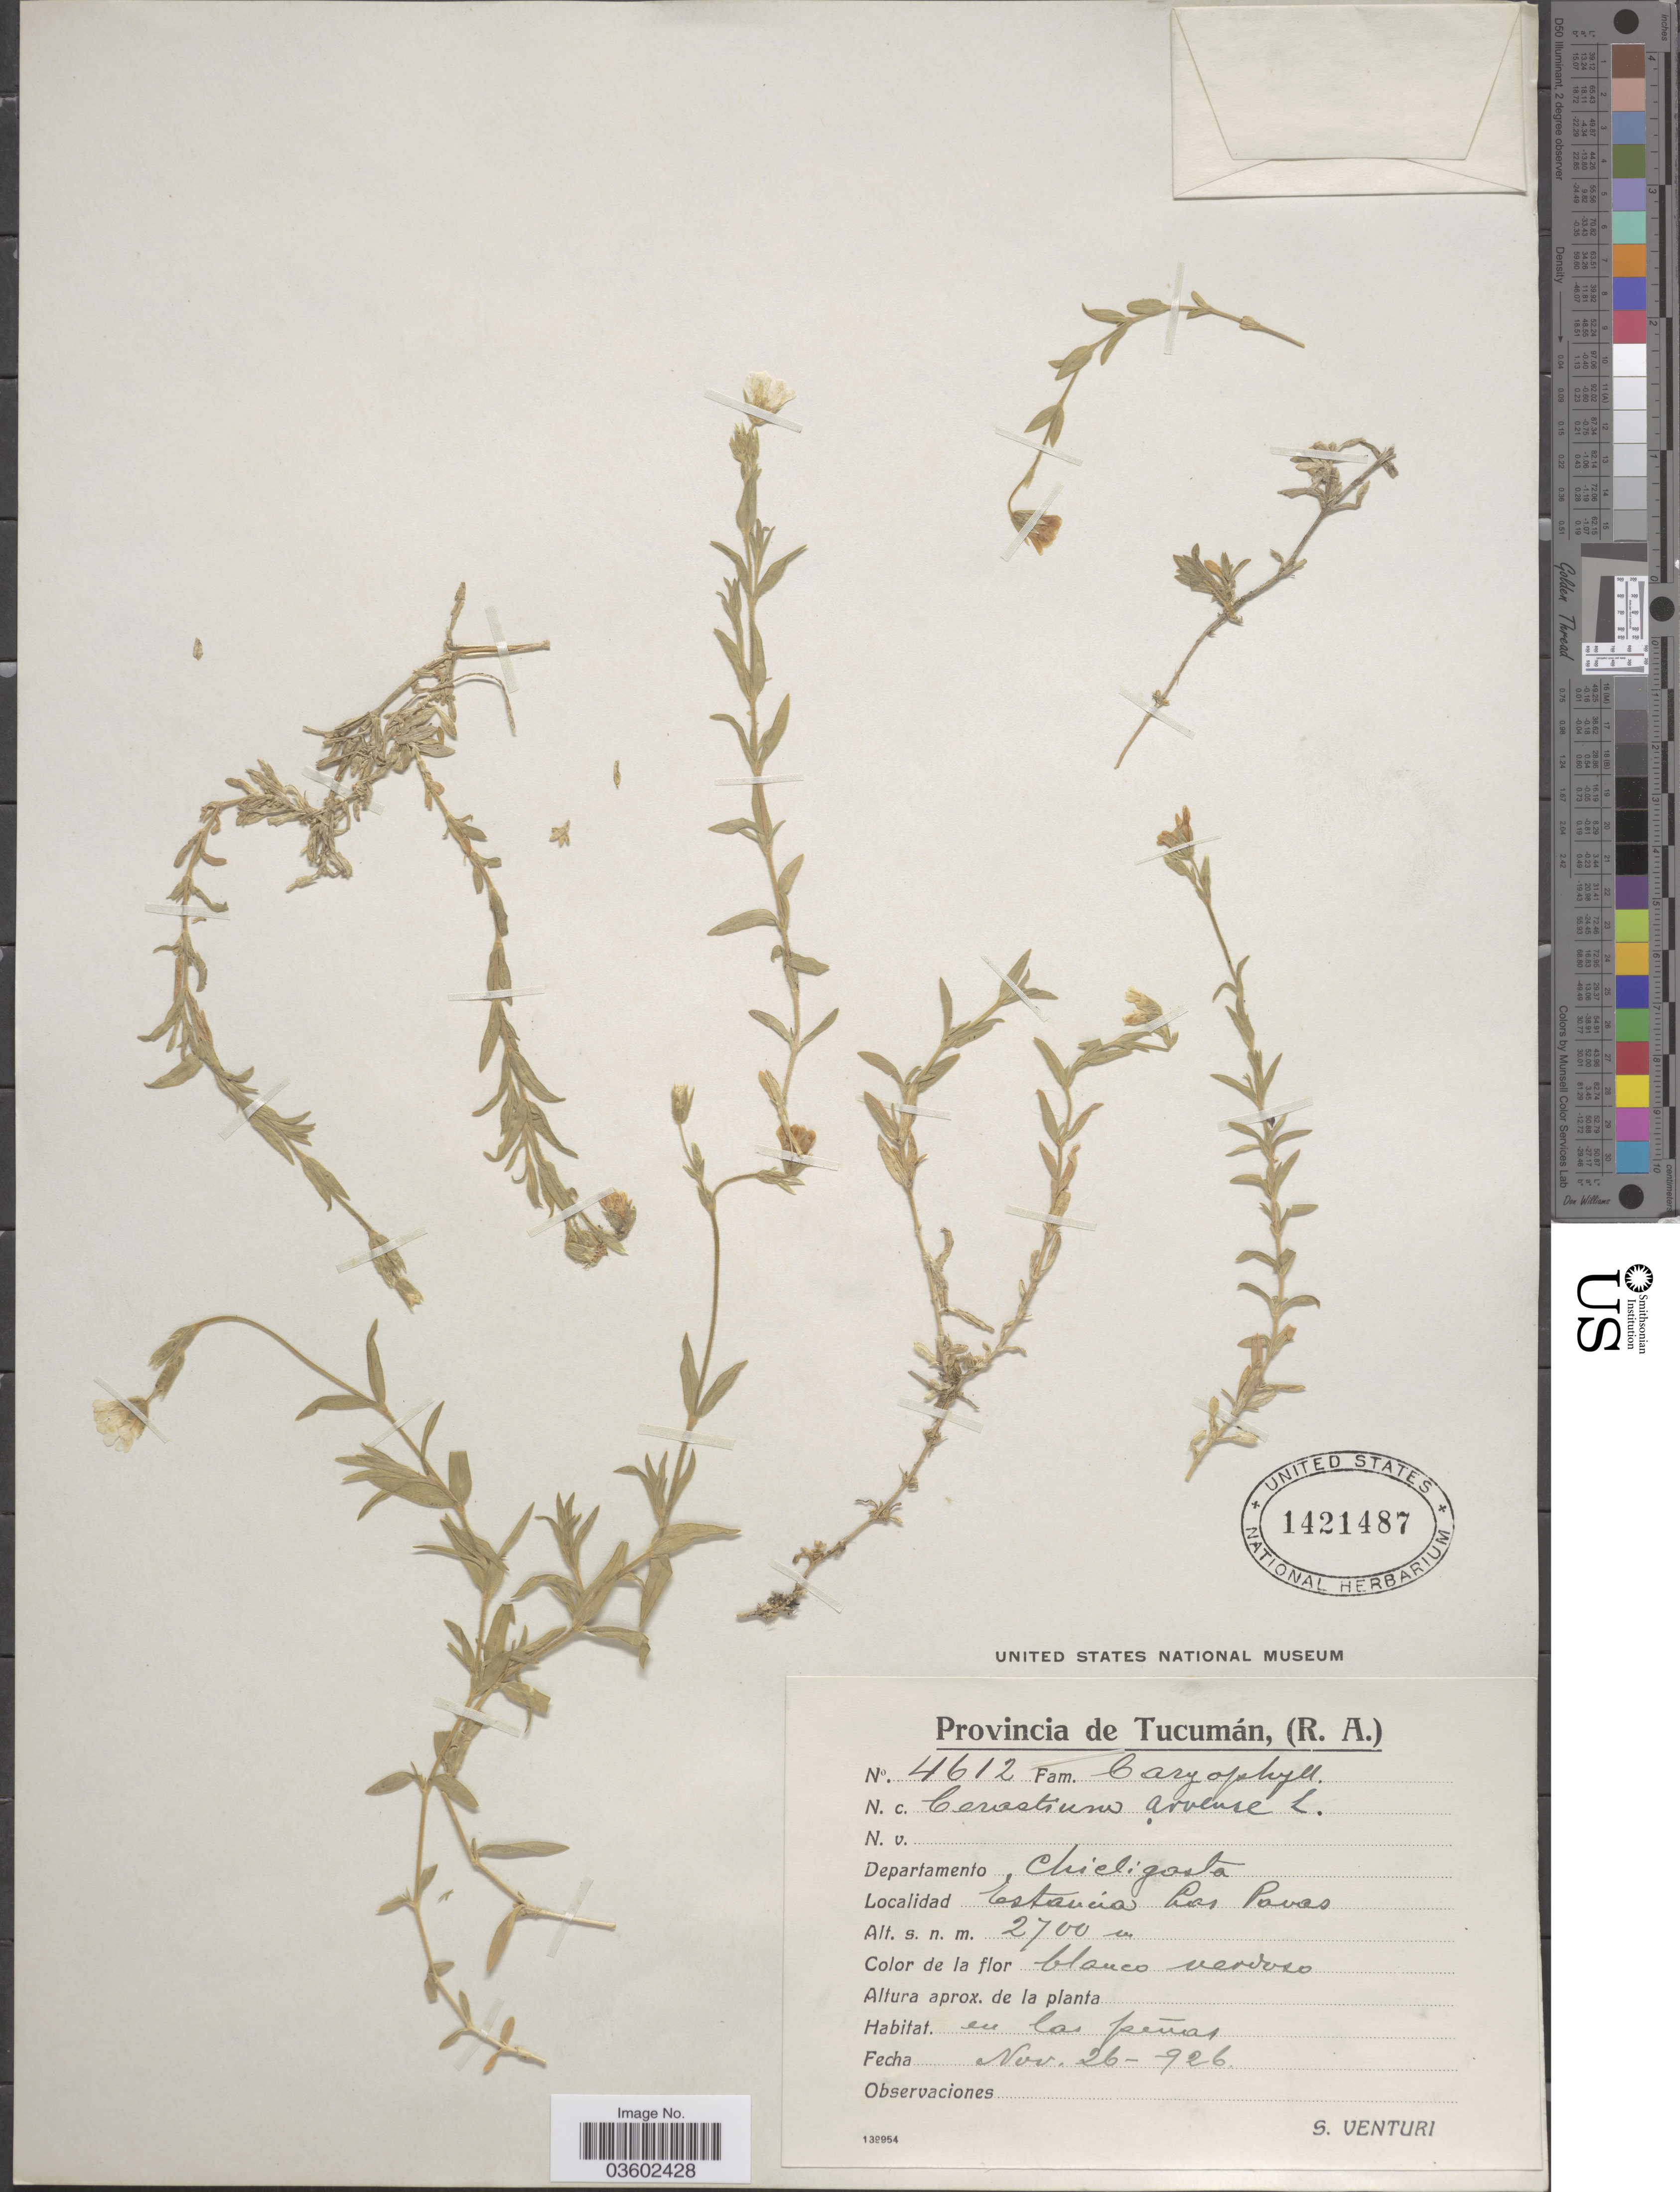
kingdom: Plantae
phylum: Tracheophyta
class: Magnoliopsida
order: Caryophyllales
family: Caryophyllaceae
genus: Cerastium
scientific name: Cerastium arvense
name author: L.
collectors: S. Venturi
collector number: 4612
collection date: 1926-11-26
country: Argentina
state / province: Tucuman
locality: Departamento Chicligasta. Estancia Las Pavas.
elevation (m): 2700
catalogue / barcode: US 1421487